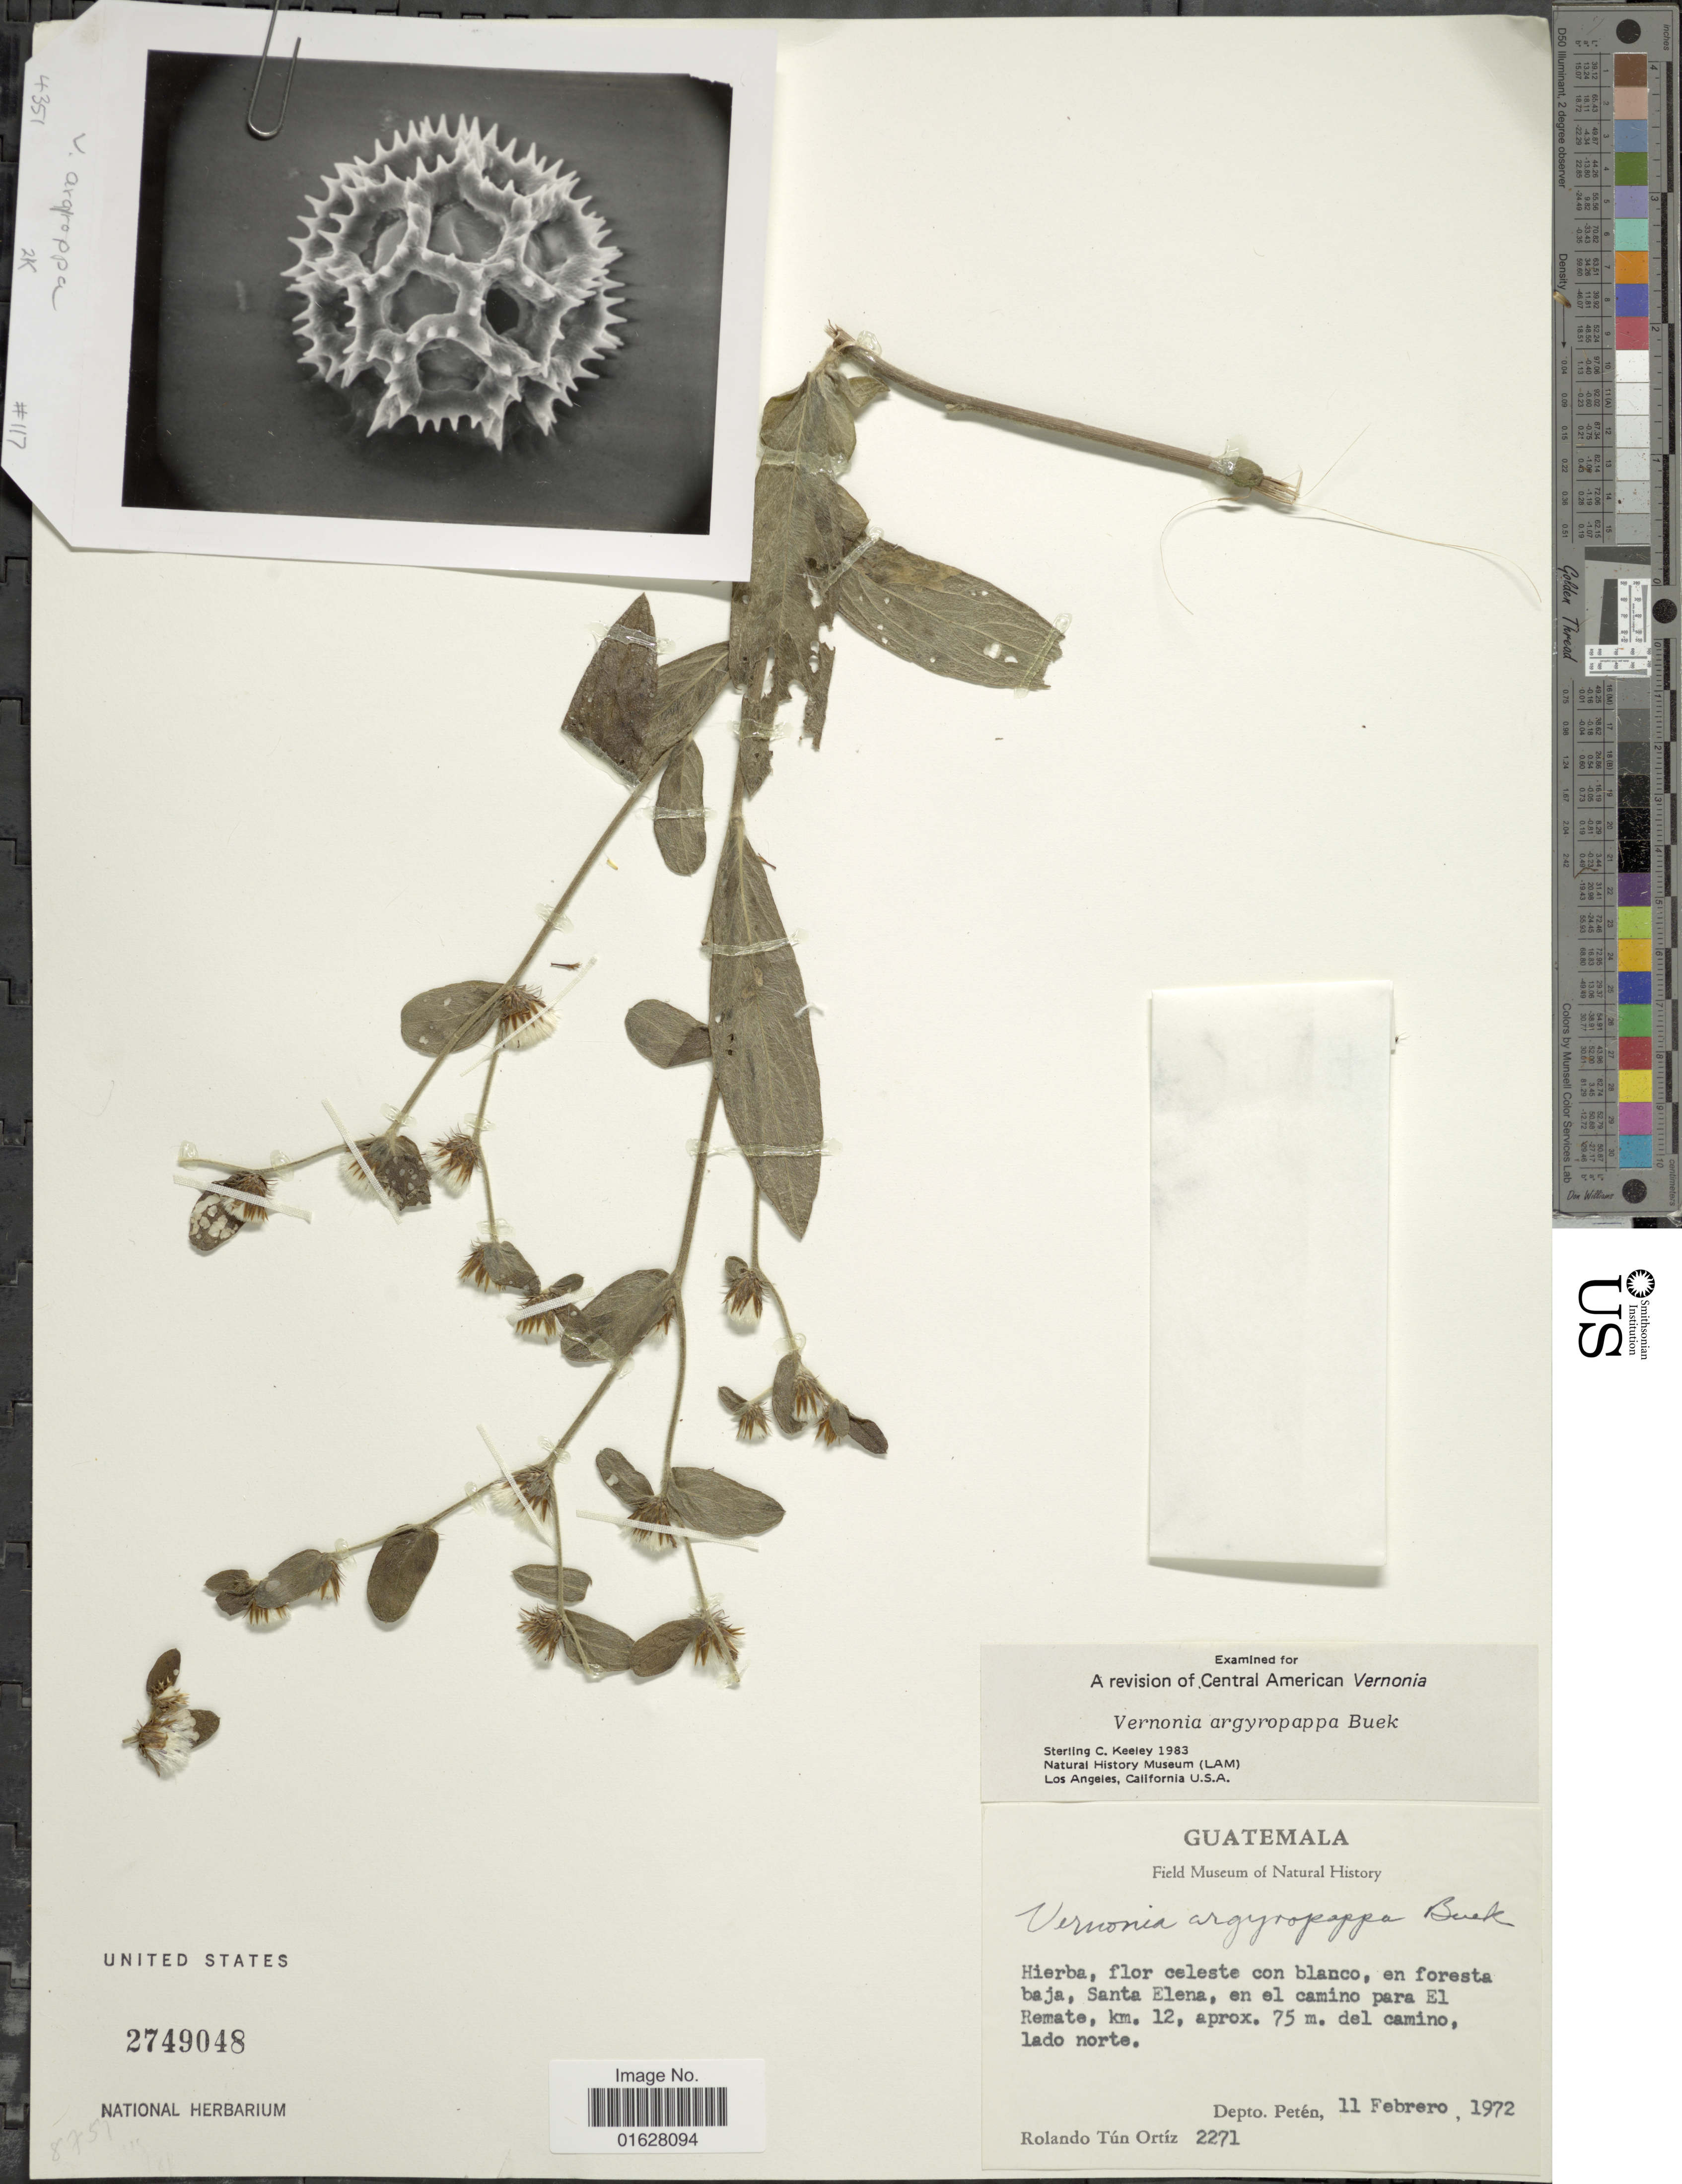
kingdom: Plantae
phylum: Tracheophyta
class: Magnoliopsida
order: Asterales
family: Asteraceae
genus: Lepidaploa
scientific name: Lepidaploa salzmannii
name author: (DC.) H. Rob.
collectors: R. Tún Ortíz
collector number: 2271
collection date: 1972-02-11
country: Guatemala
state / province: El Petén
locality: Guatemala. Hierba, flor celeste con blanco, en foresta baja, Santa Elena, en el camino para El Remate, km. 12, aprox. 75 m. del camino, lado norte. Depto. Peten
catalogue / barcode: US 2749048